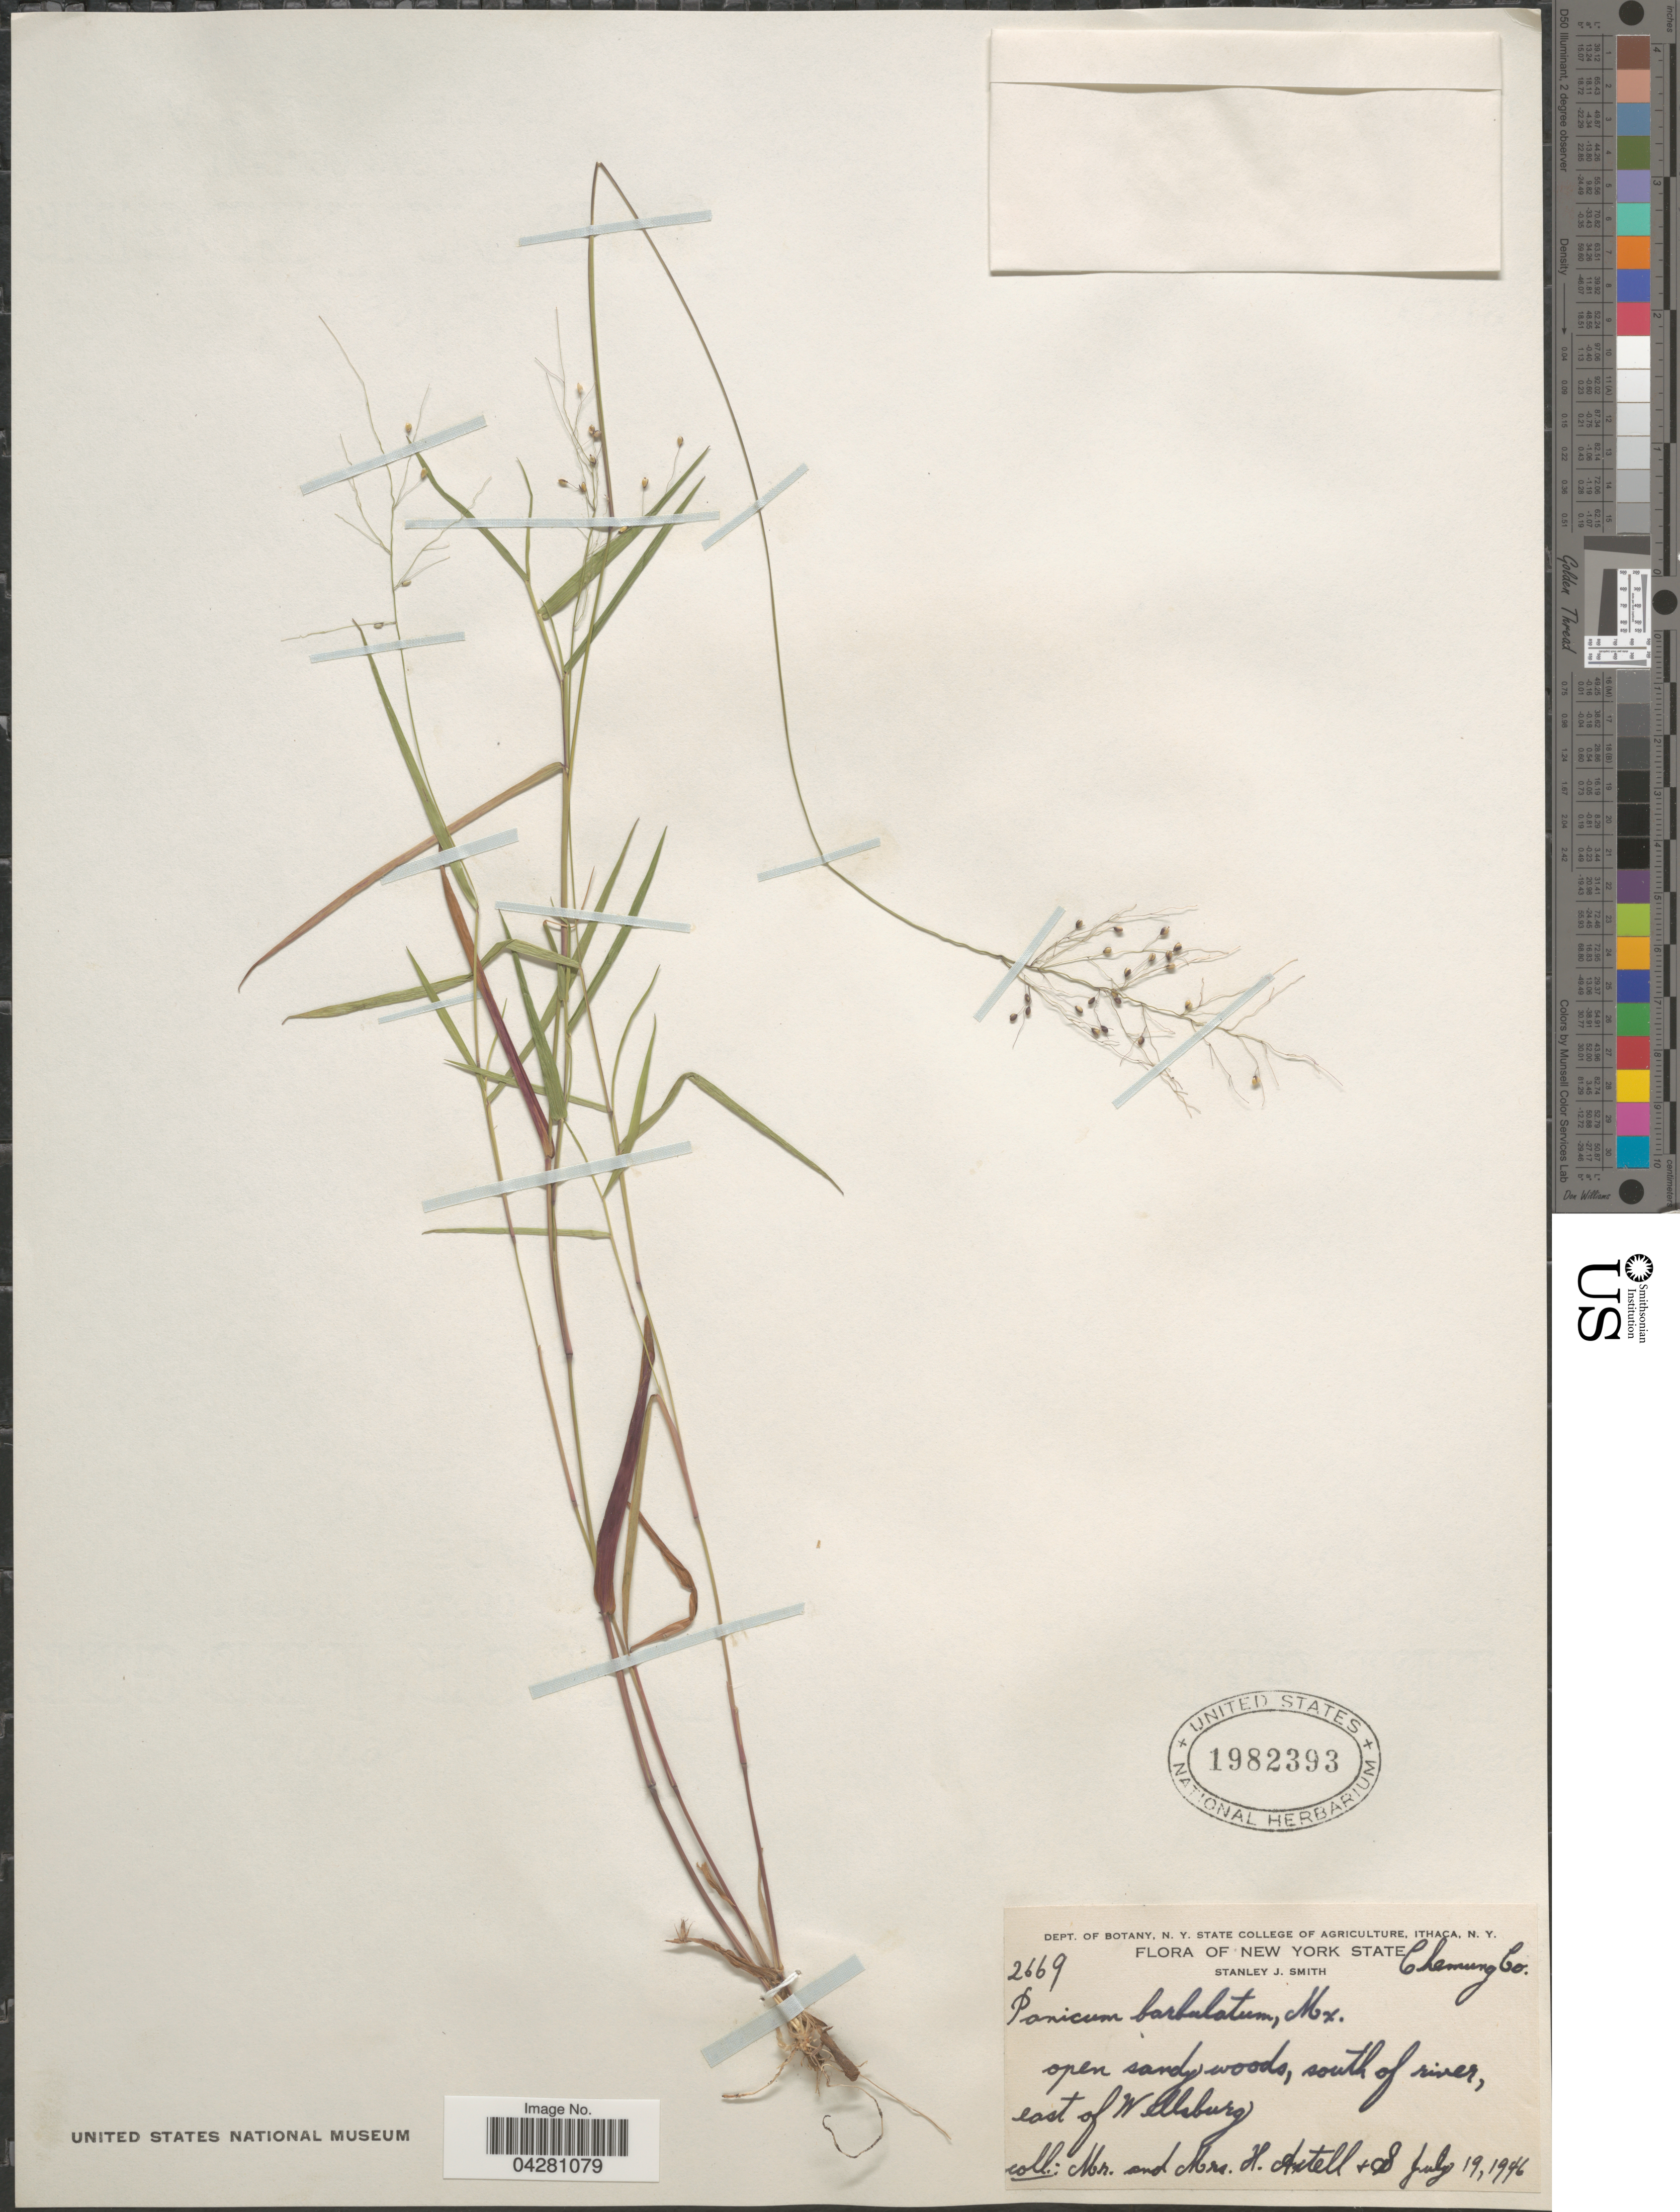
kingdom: Plantae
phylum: Tracheophyta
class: Liliopsida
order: Poales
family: Poaceae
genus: Dichanthelium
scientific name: Dichanthelium dichotomum var. dichotomum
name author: (L.) Gould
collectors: Axtell, H. H., H. Axtell & S. Axtell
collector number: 2669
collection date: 1946-07-19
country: United States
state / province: New York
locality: Chemung Co. Open woods, south of river, east of Wellsburg.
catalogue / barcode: US 1982393